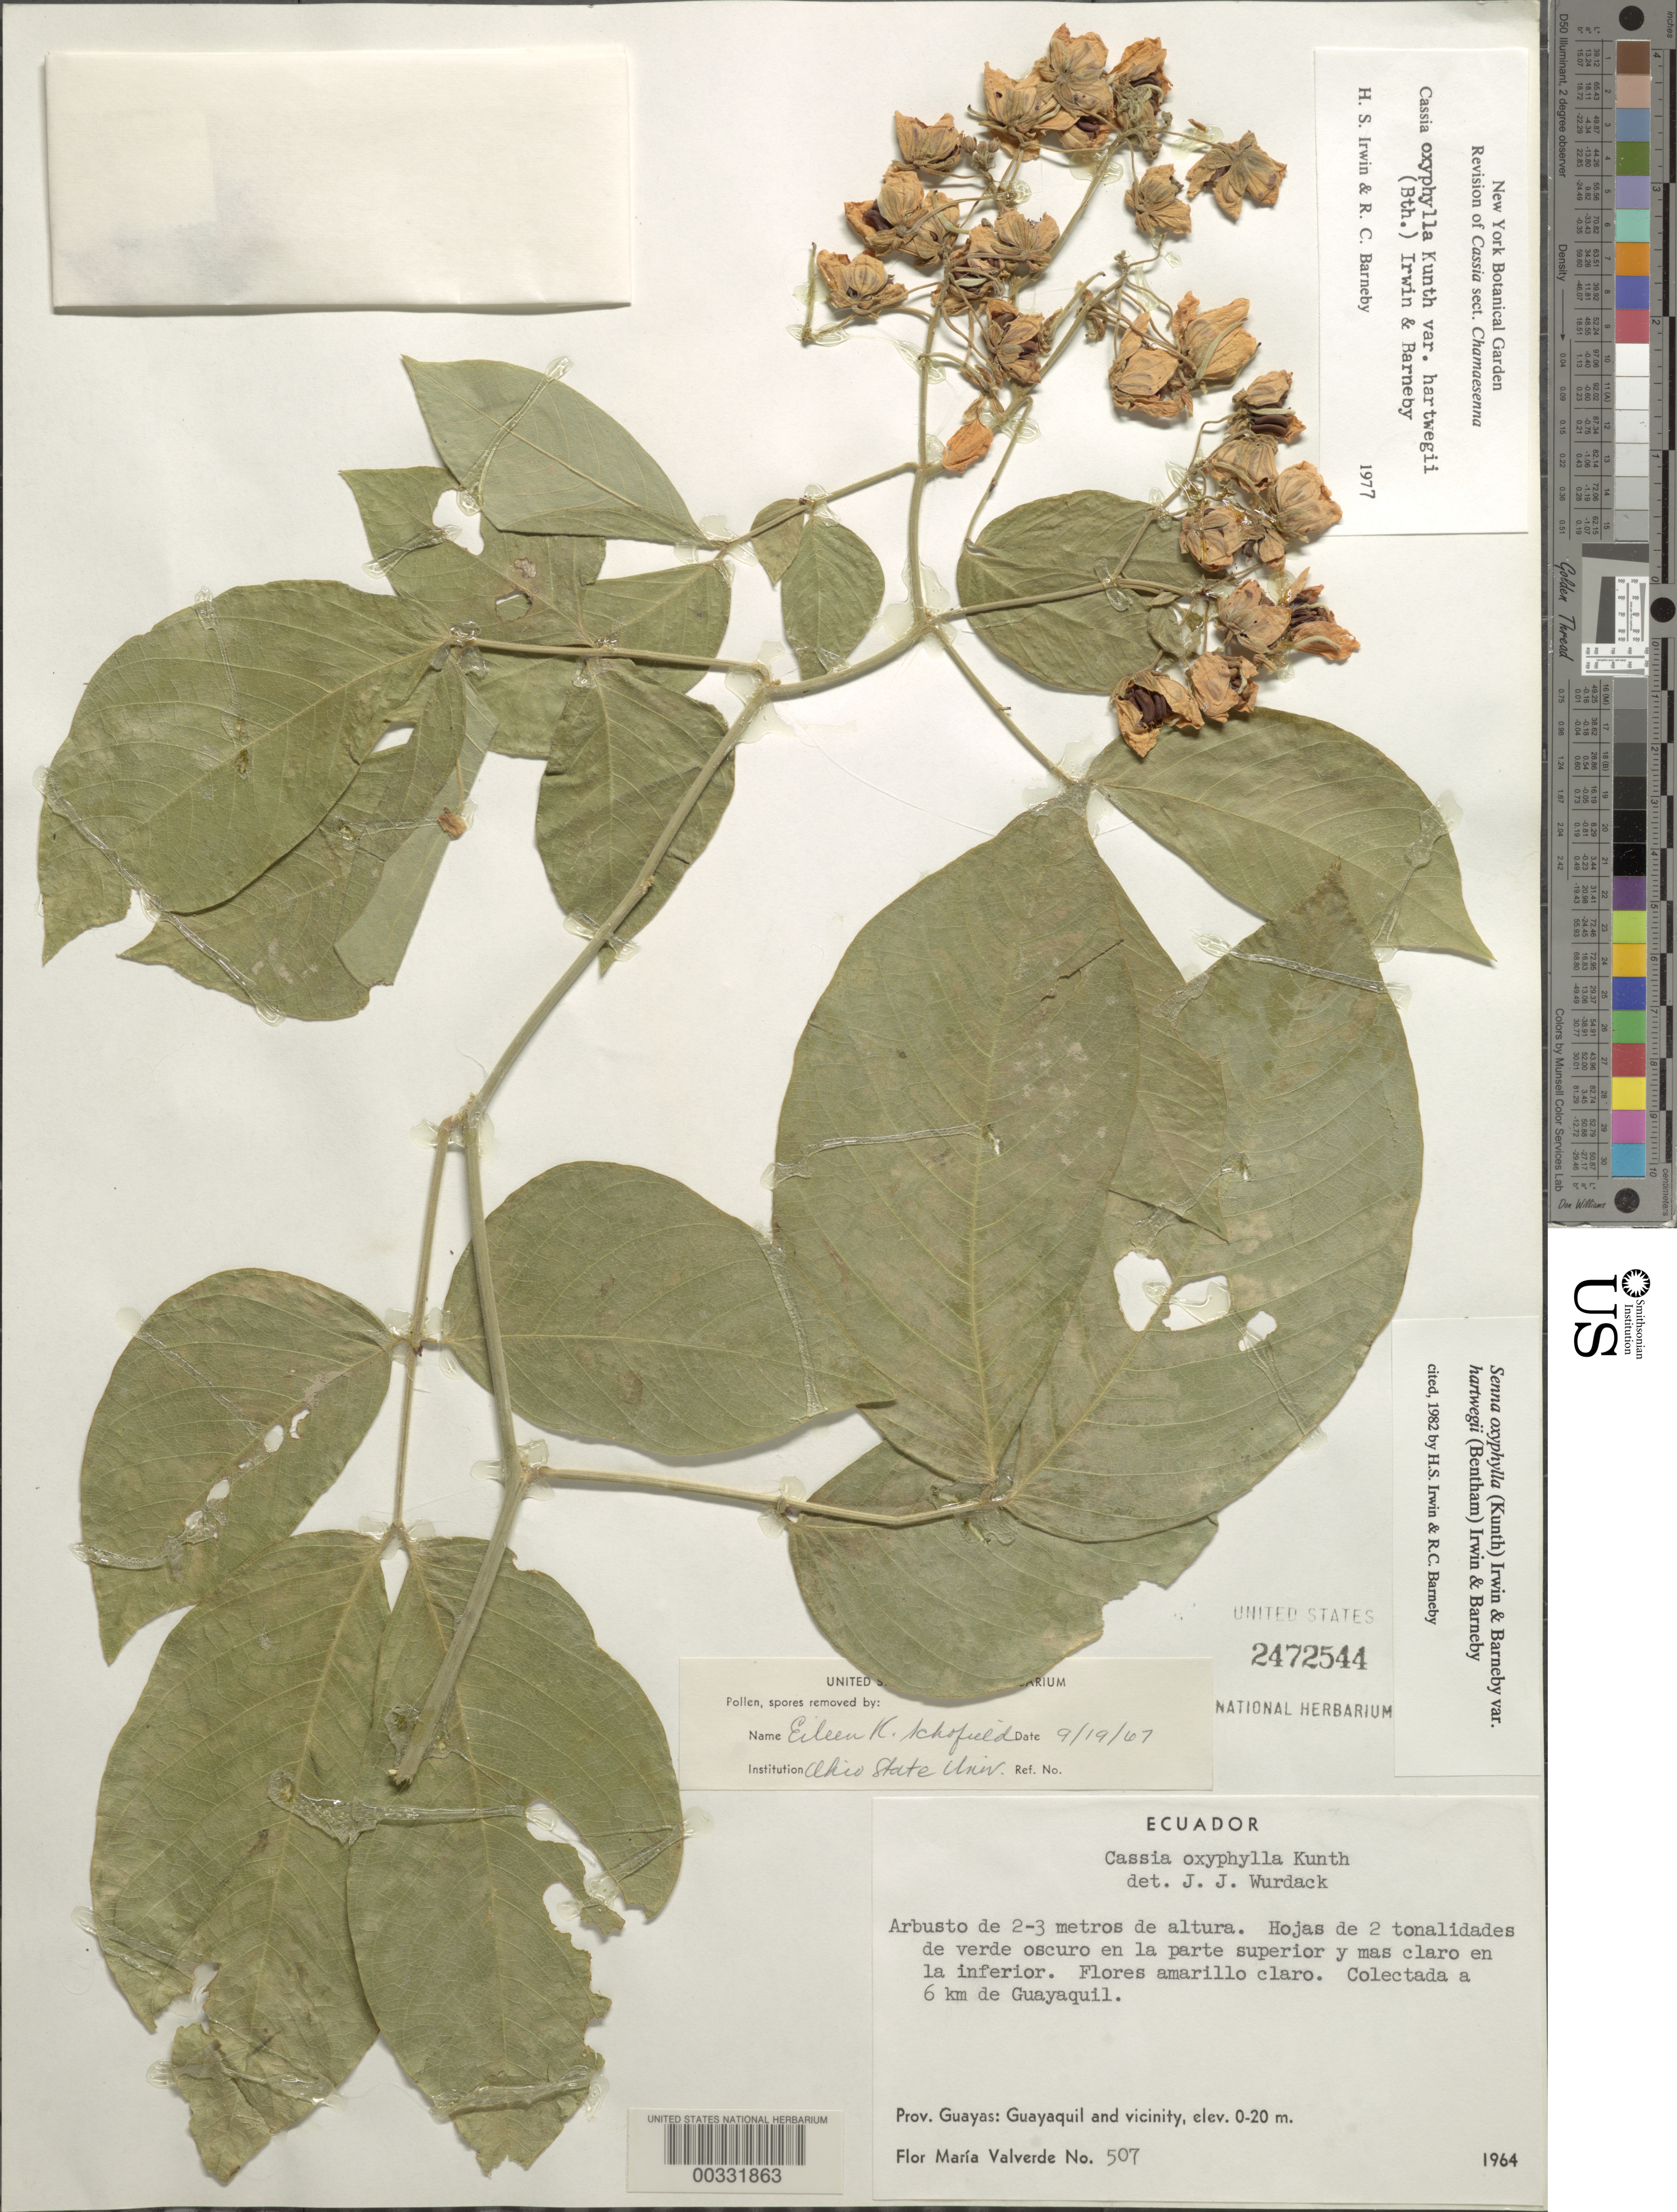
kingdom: Plantae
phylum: Tracheophyta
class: Magnoliopsida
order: Fabales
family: Fabaceae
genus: Senna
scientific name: Senna oxyphylla var. hartwegii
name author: (Benth.) H.S. Irwin & Barneby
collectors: V. Badillo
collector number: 507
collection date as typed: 1964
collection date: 1964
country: Ecuador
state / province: Guayas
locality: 6 km from Guayaquil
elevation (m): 0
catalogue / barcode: US 2472544